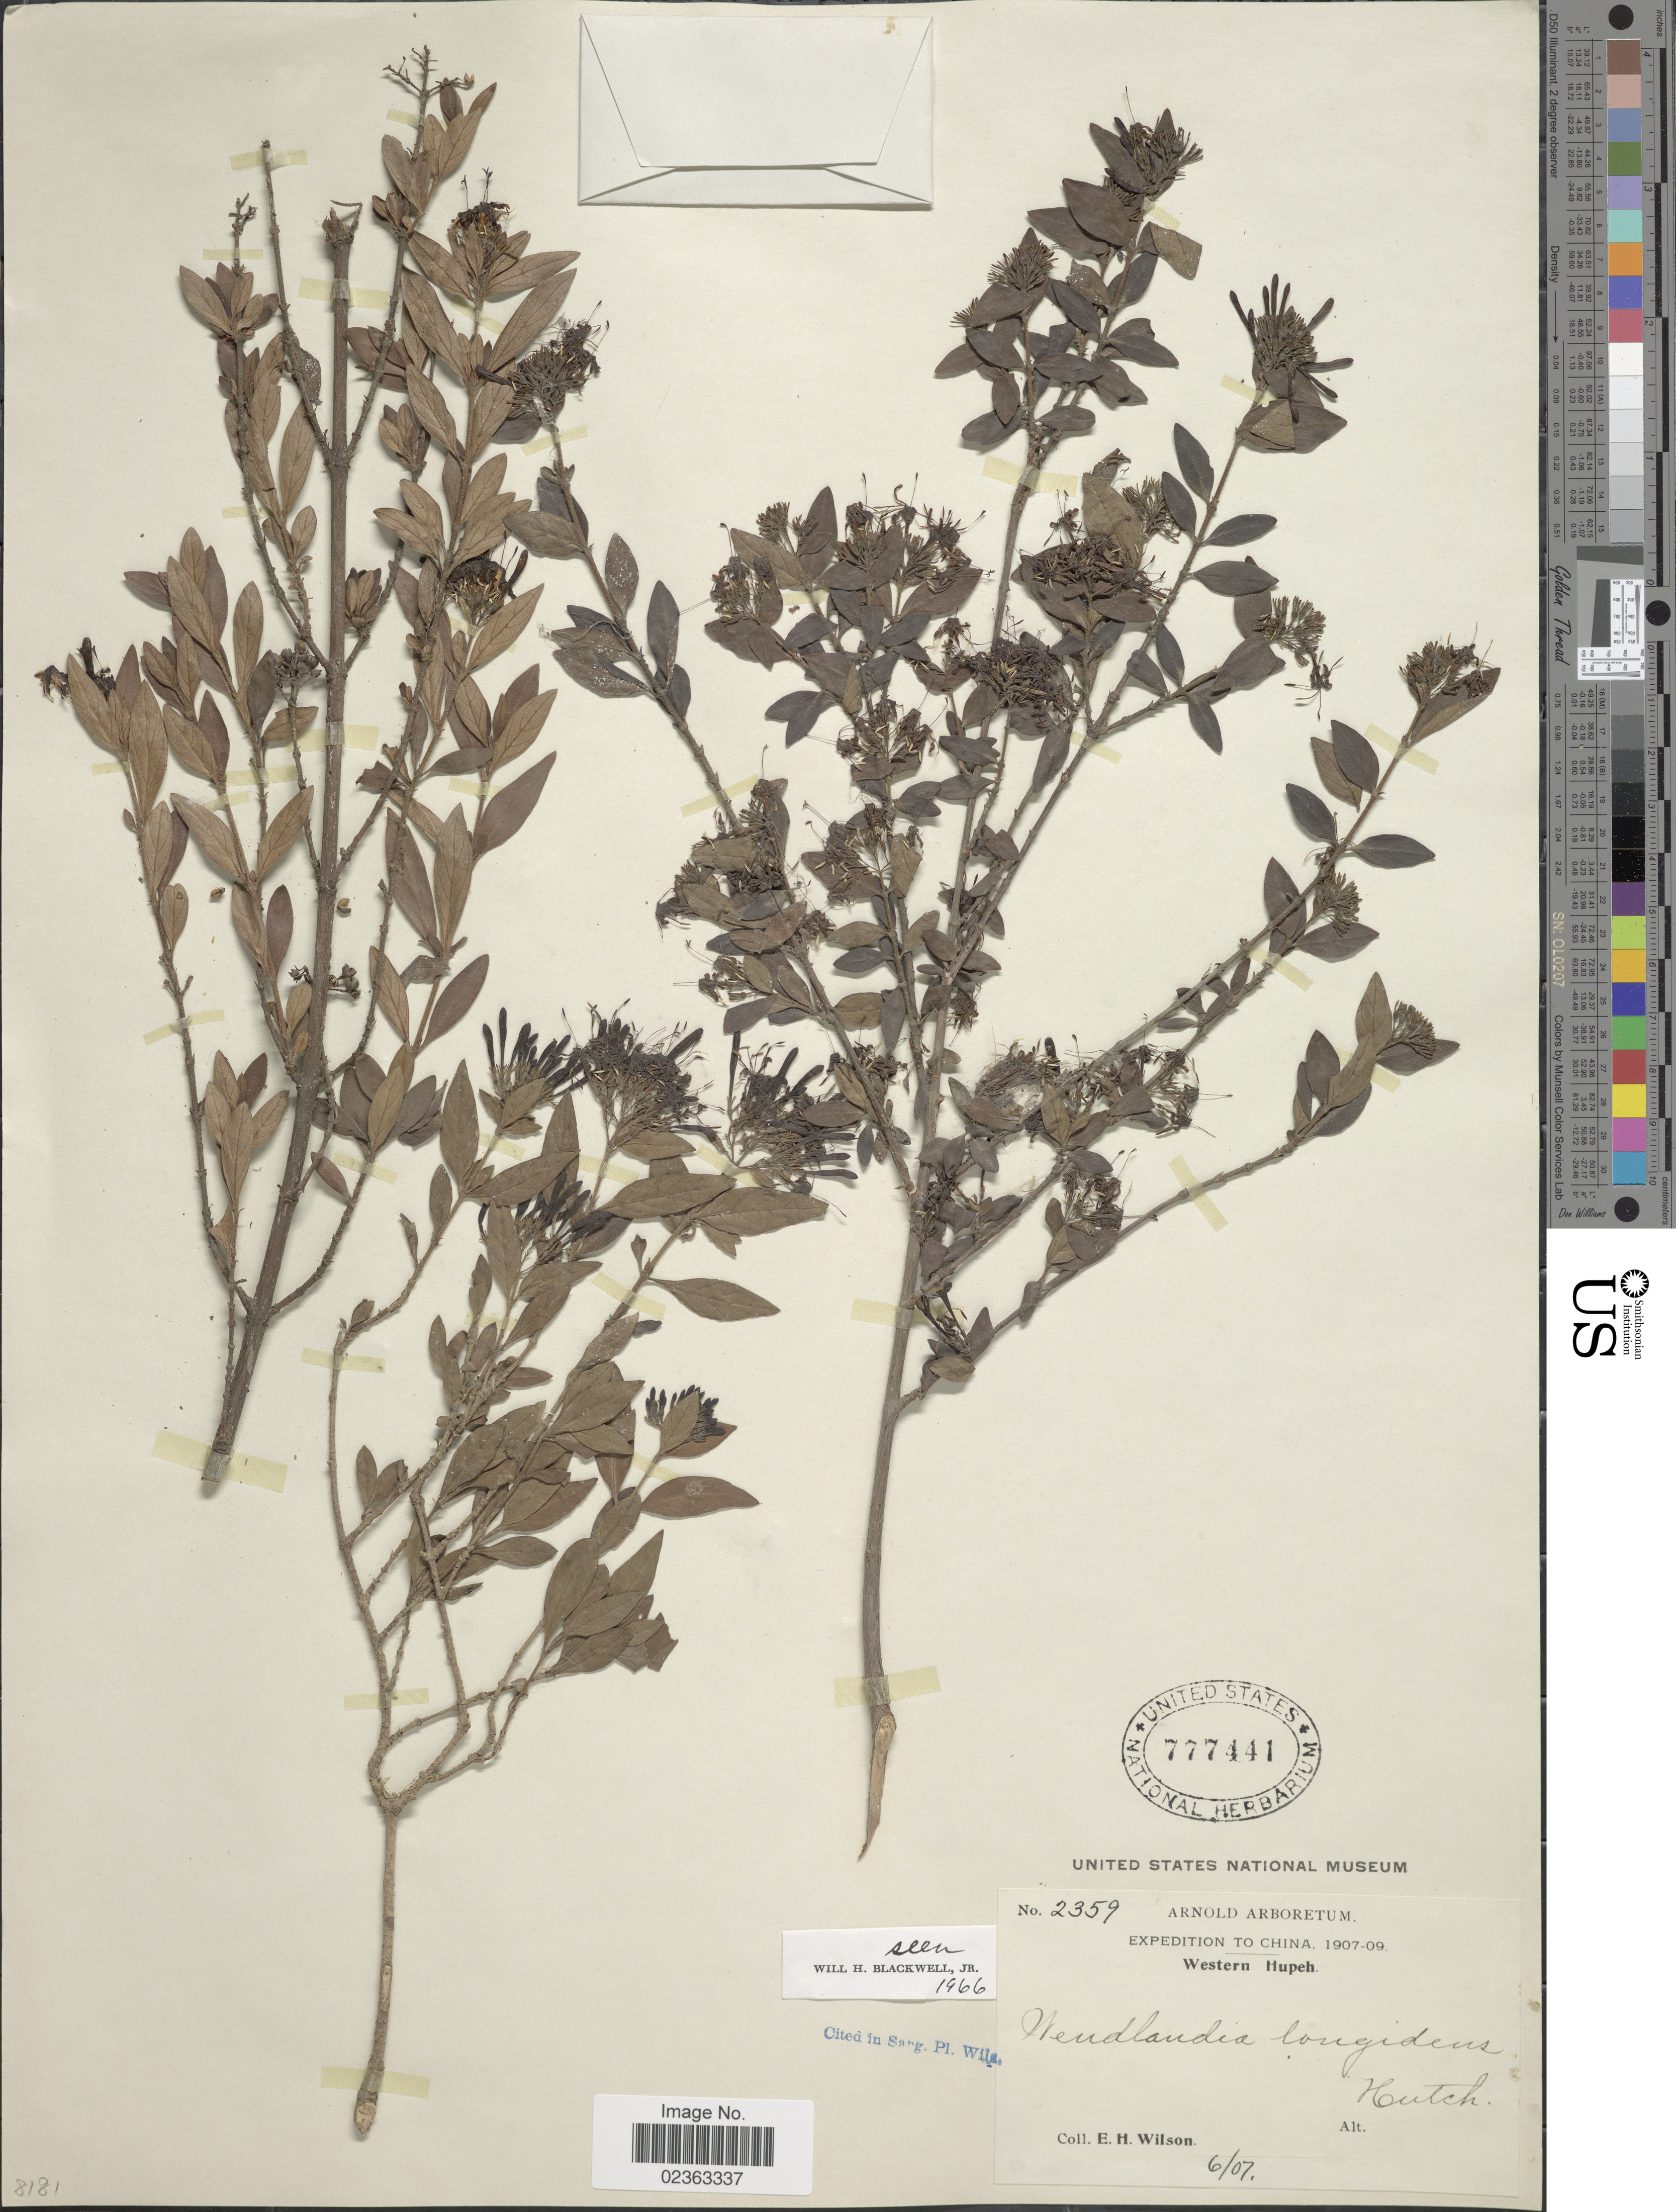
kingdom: Plantae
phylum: Tracheophyta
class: Magnoliopsida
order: Gentianales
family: Rubiaceae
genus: Wendlandia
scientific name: Wendlandia longidens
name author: (Hance) Hutch.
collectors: E. Wilson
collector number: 2359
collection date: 1907/1909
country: China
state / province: Hubei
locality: Western Hupeh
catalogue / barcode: US 777441